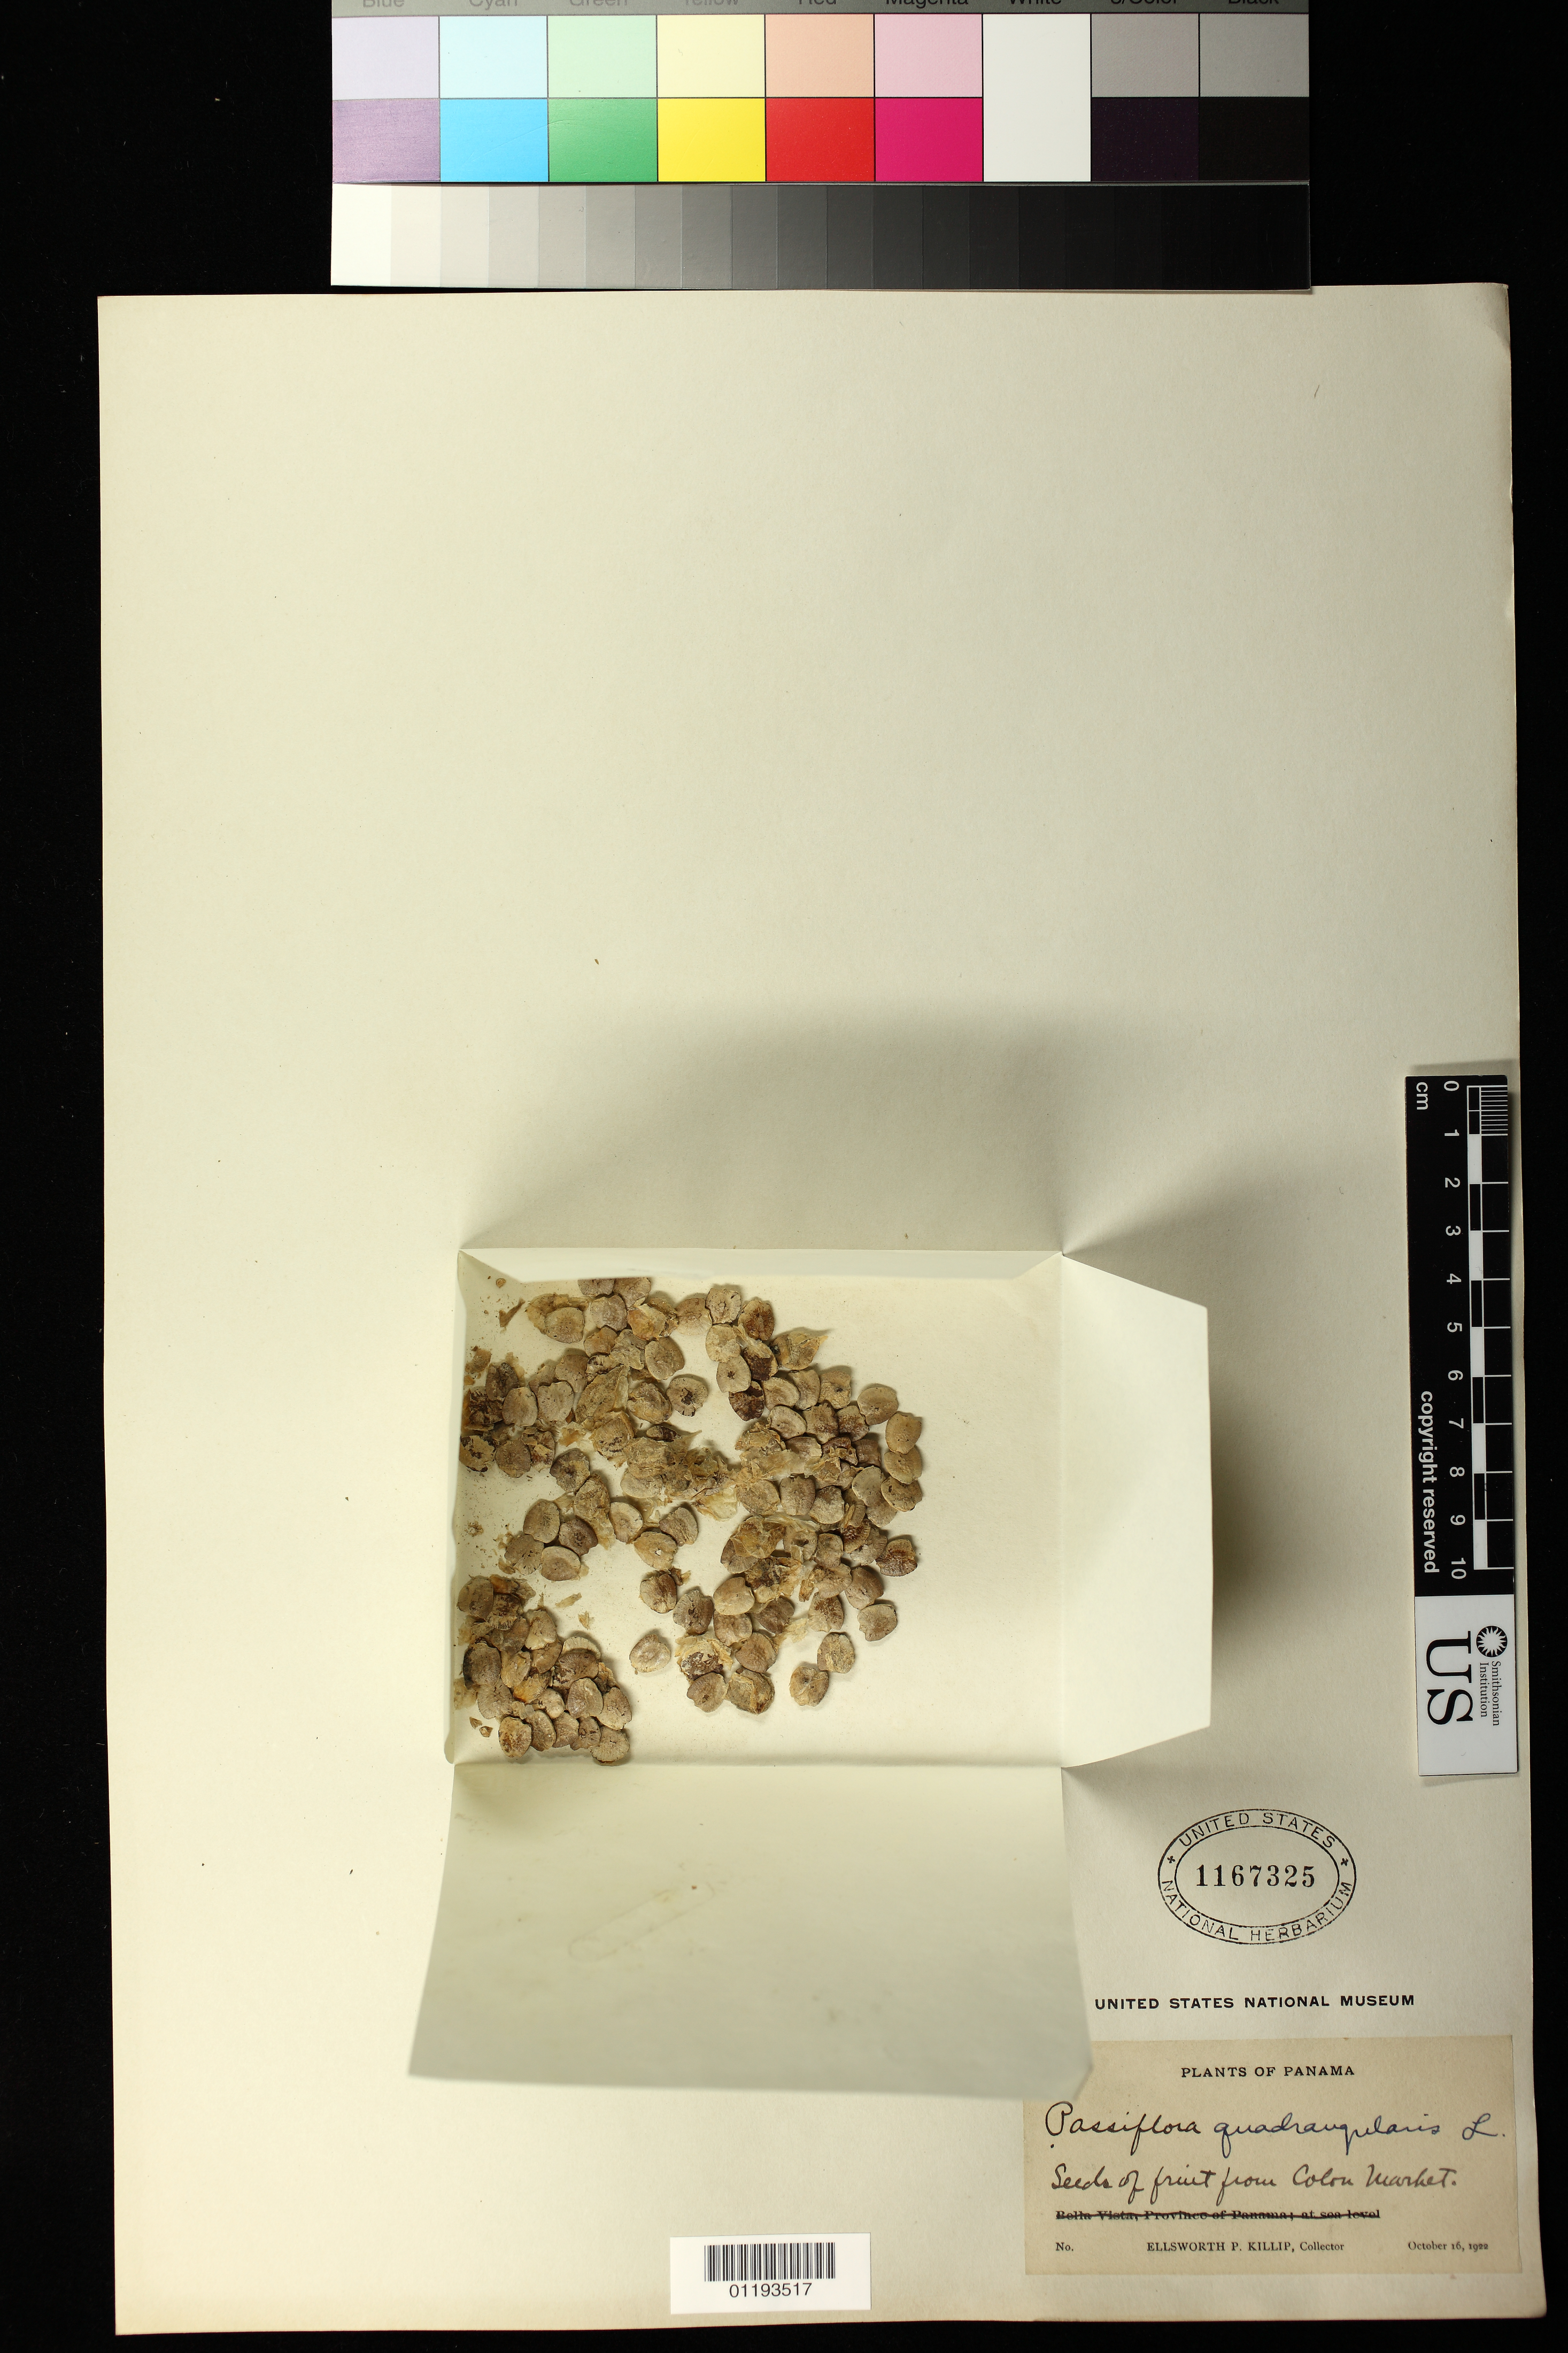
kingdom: Plantae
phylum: Tracheophyta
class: Magnoliopsida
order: Malpighiales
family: Passifloraceae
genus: Passiflora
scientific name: Passiflora quadrangularis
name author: L.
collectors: E. P. Killip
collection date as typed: Oct 16 1922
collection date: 1922-10-16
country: Panama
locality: Seeds of fruit from Colon market.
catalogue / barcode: US 1167325